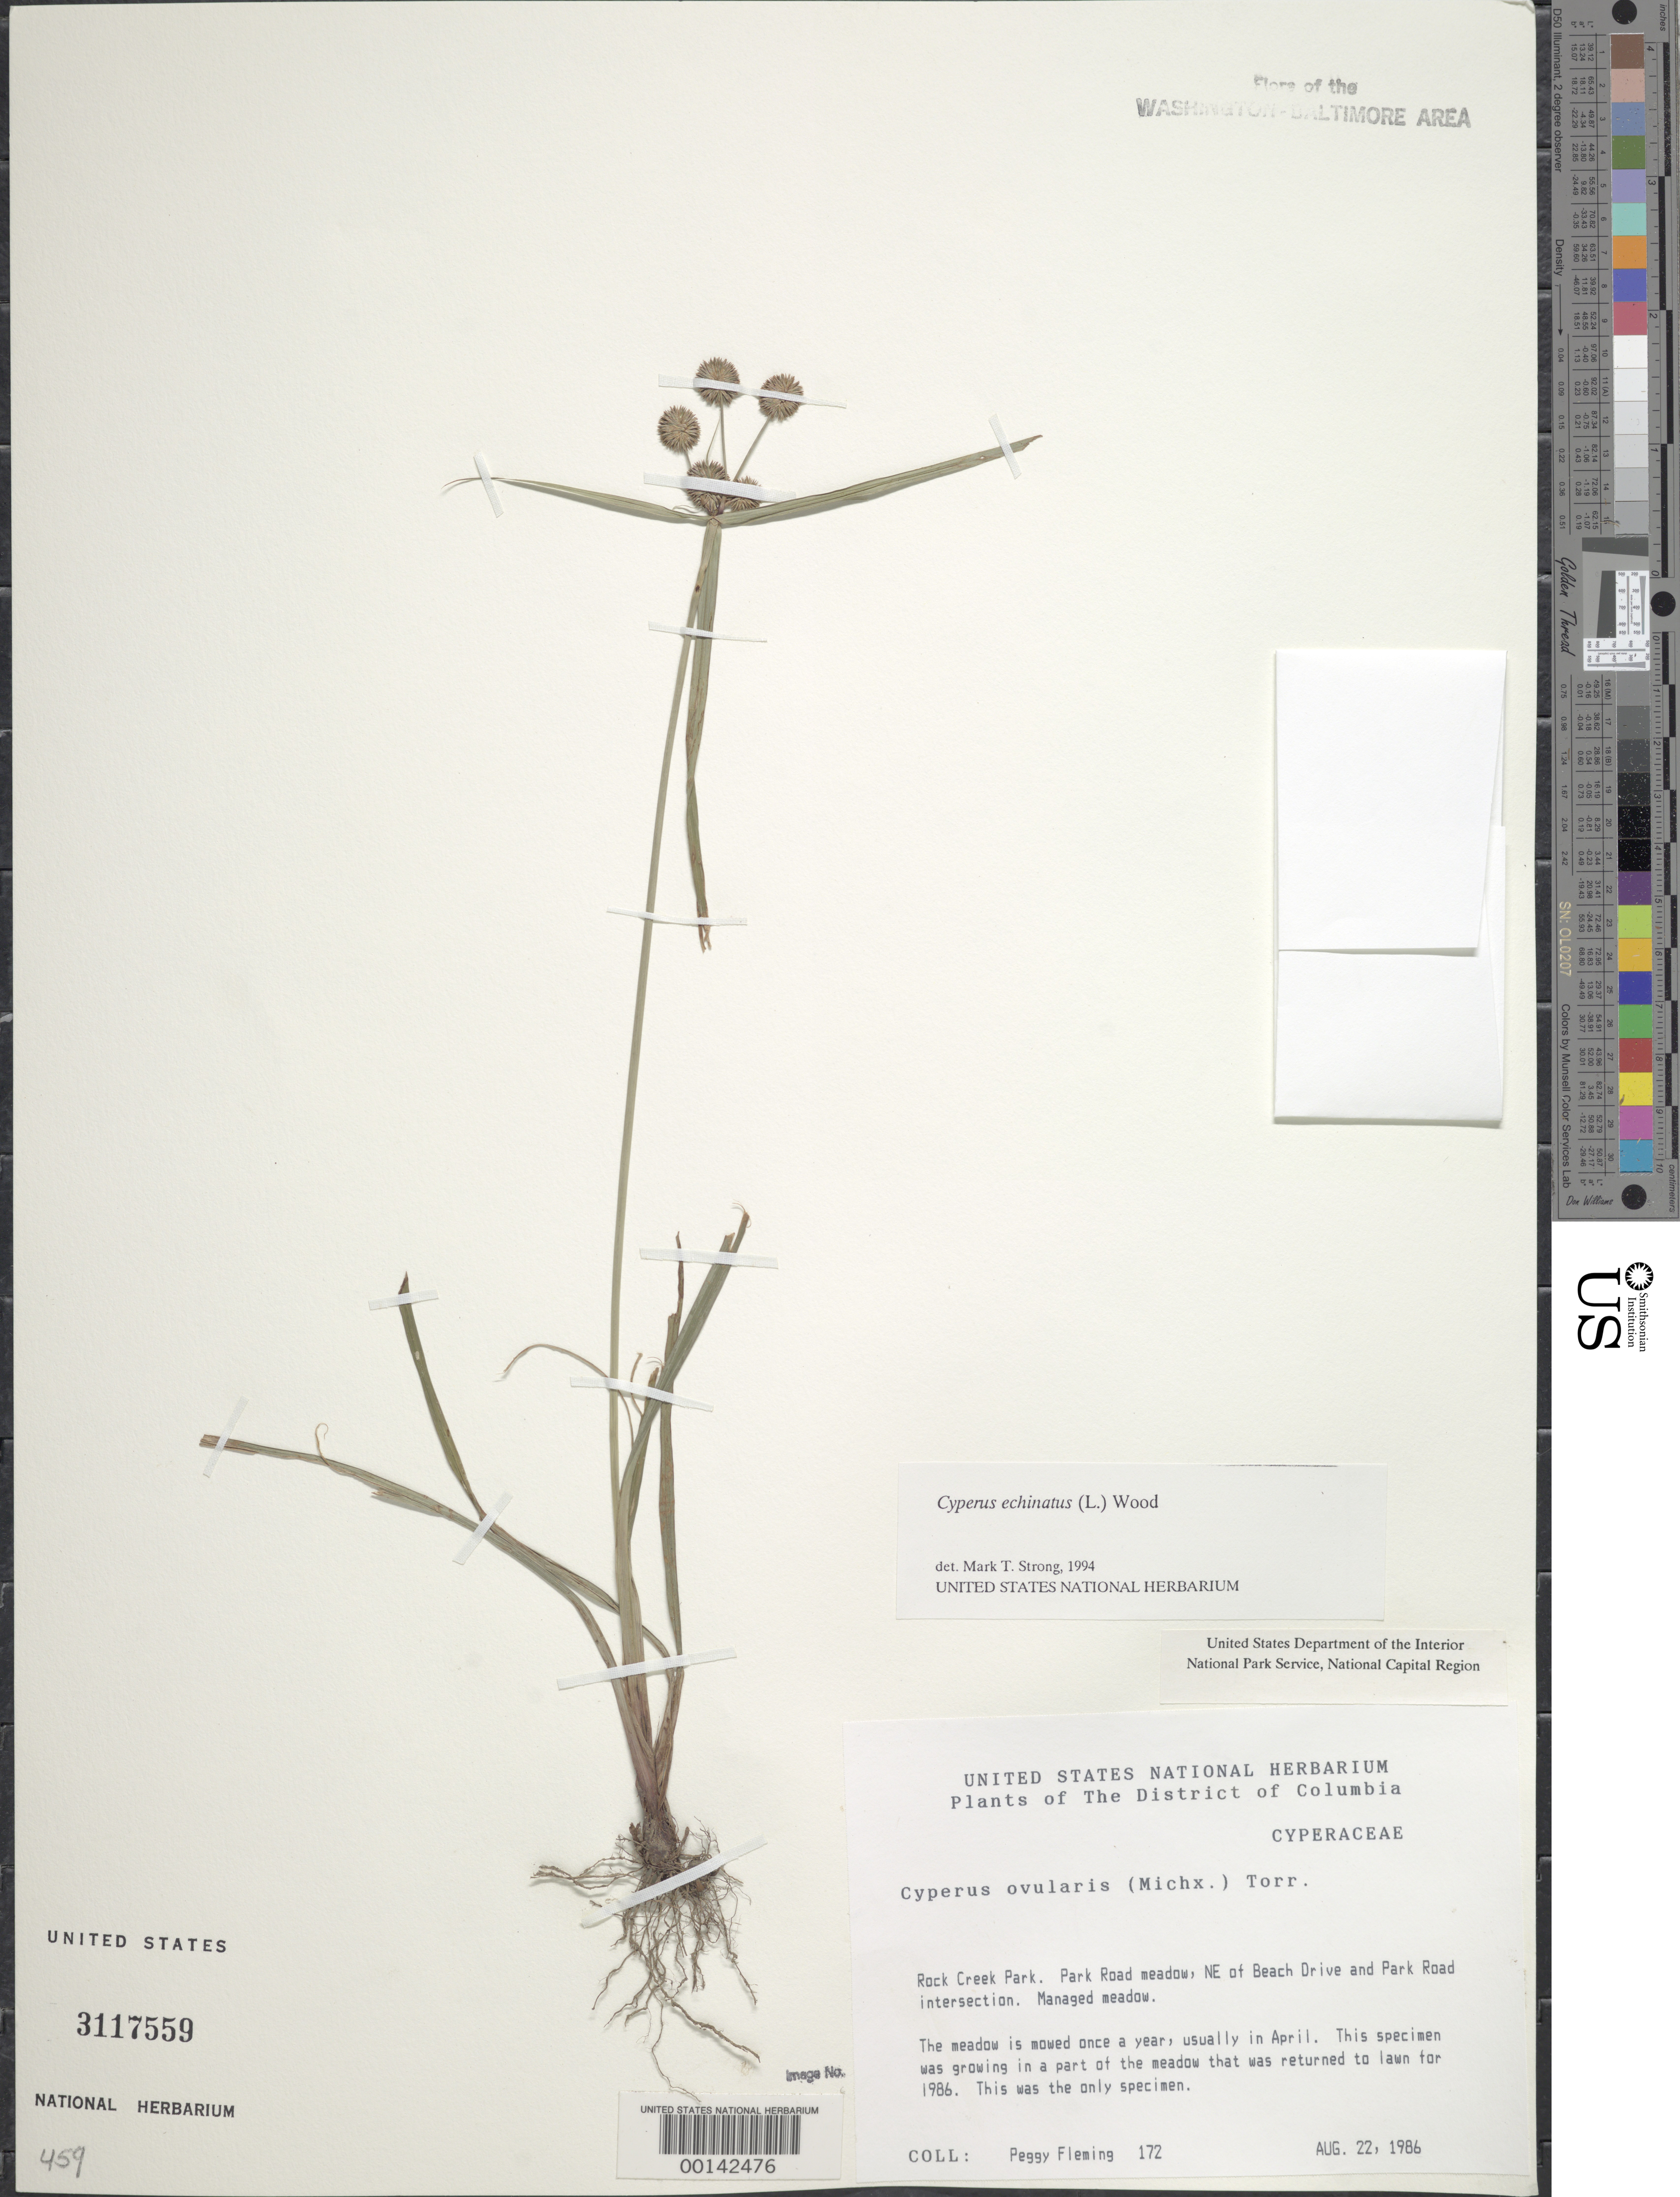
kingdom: Plantae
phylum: Tracheophyta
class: Liliopsida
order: Poales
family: Cyperaceae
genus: Cyperus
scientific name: Cyperus echinatus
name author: (L.) Alph. Wood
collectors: P. Fleming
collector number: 172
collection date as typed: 22 Aug 1986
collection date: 1986-08-22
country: United States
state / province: District of Columbia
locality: Rock Creek Park. Park Road meadow, NE of Beach Drive and Park Road intersection. Rock Creek Park & vicinity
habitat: Managed meadow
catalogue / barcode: US 3117559